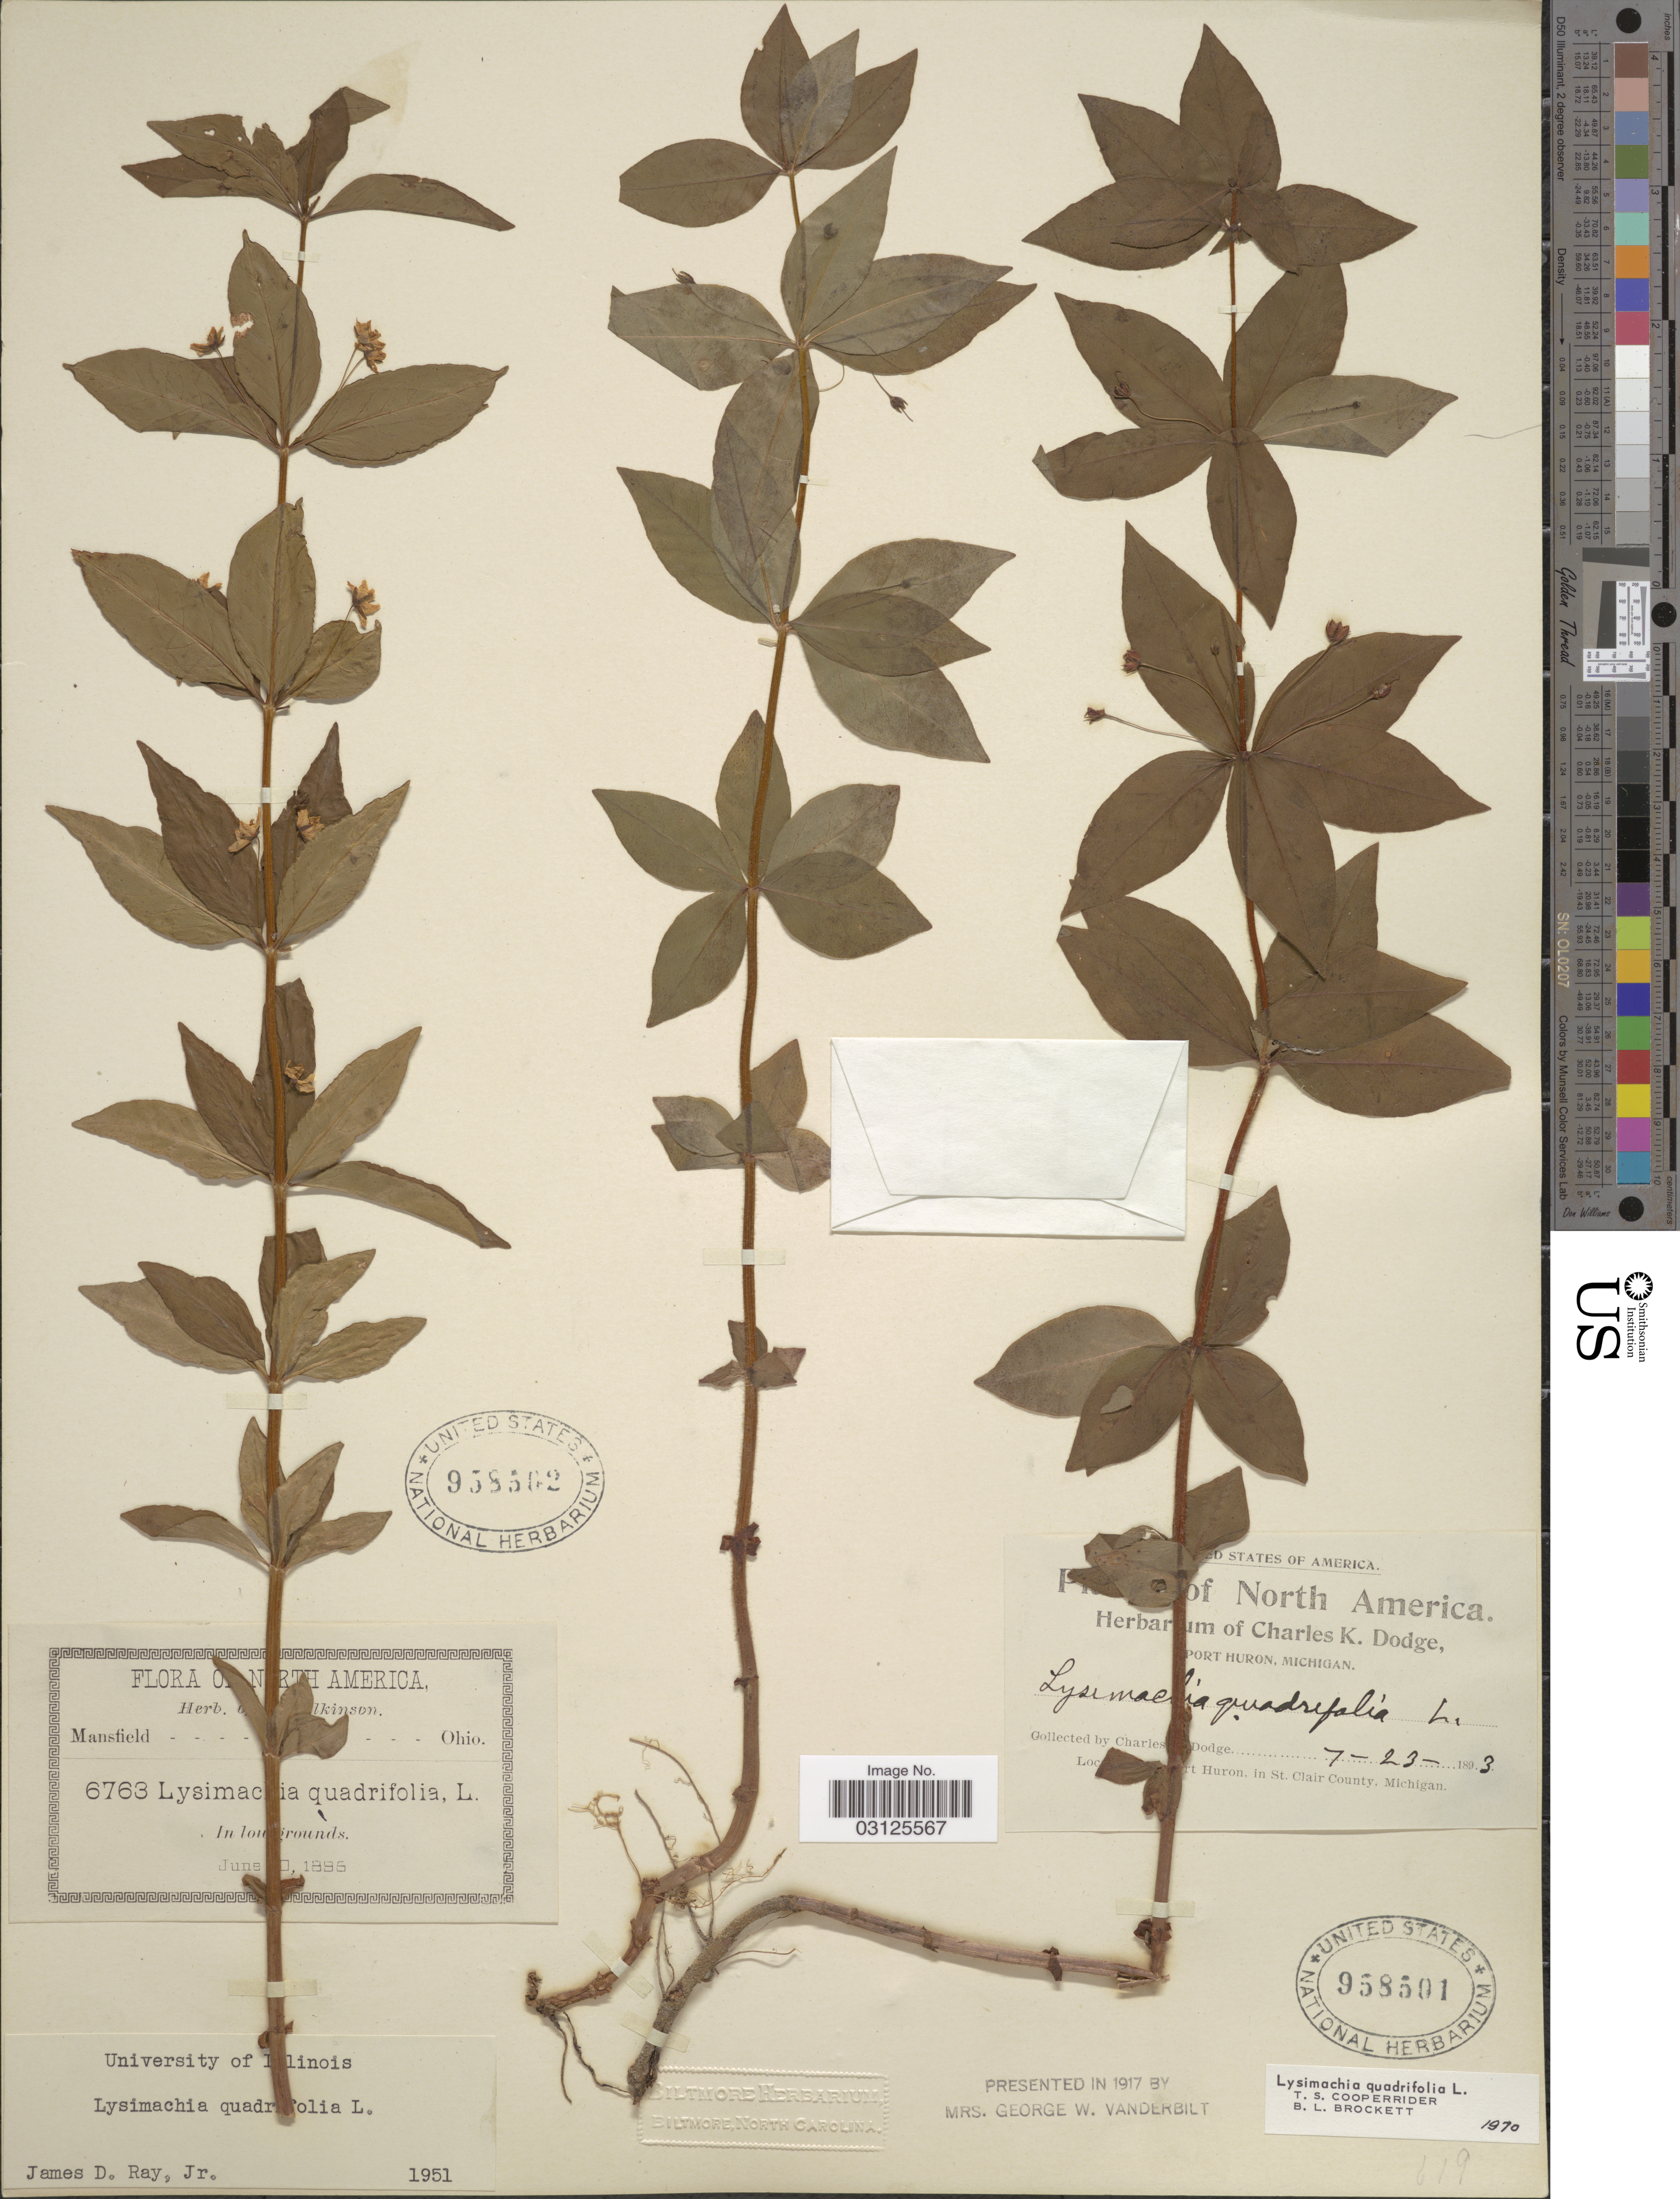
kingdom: Plantae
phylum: Tracheophyta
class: Magnoliopsida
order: Ericales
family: Primulaceae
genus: Lysimachia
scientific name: Lysimachia quadrifolia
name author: L.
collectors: ex herb. E. Wilkinson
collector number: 6763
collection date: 1896-06-10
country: United States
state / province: Ohio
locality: Mansfield.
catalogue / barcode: US 958502